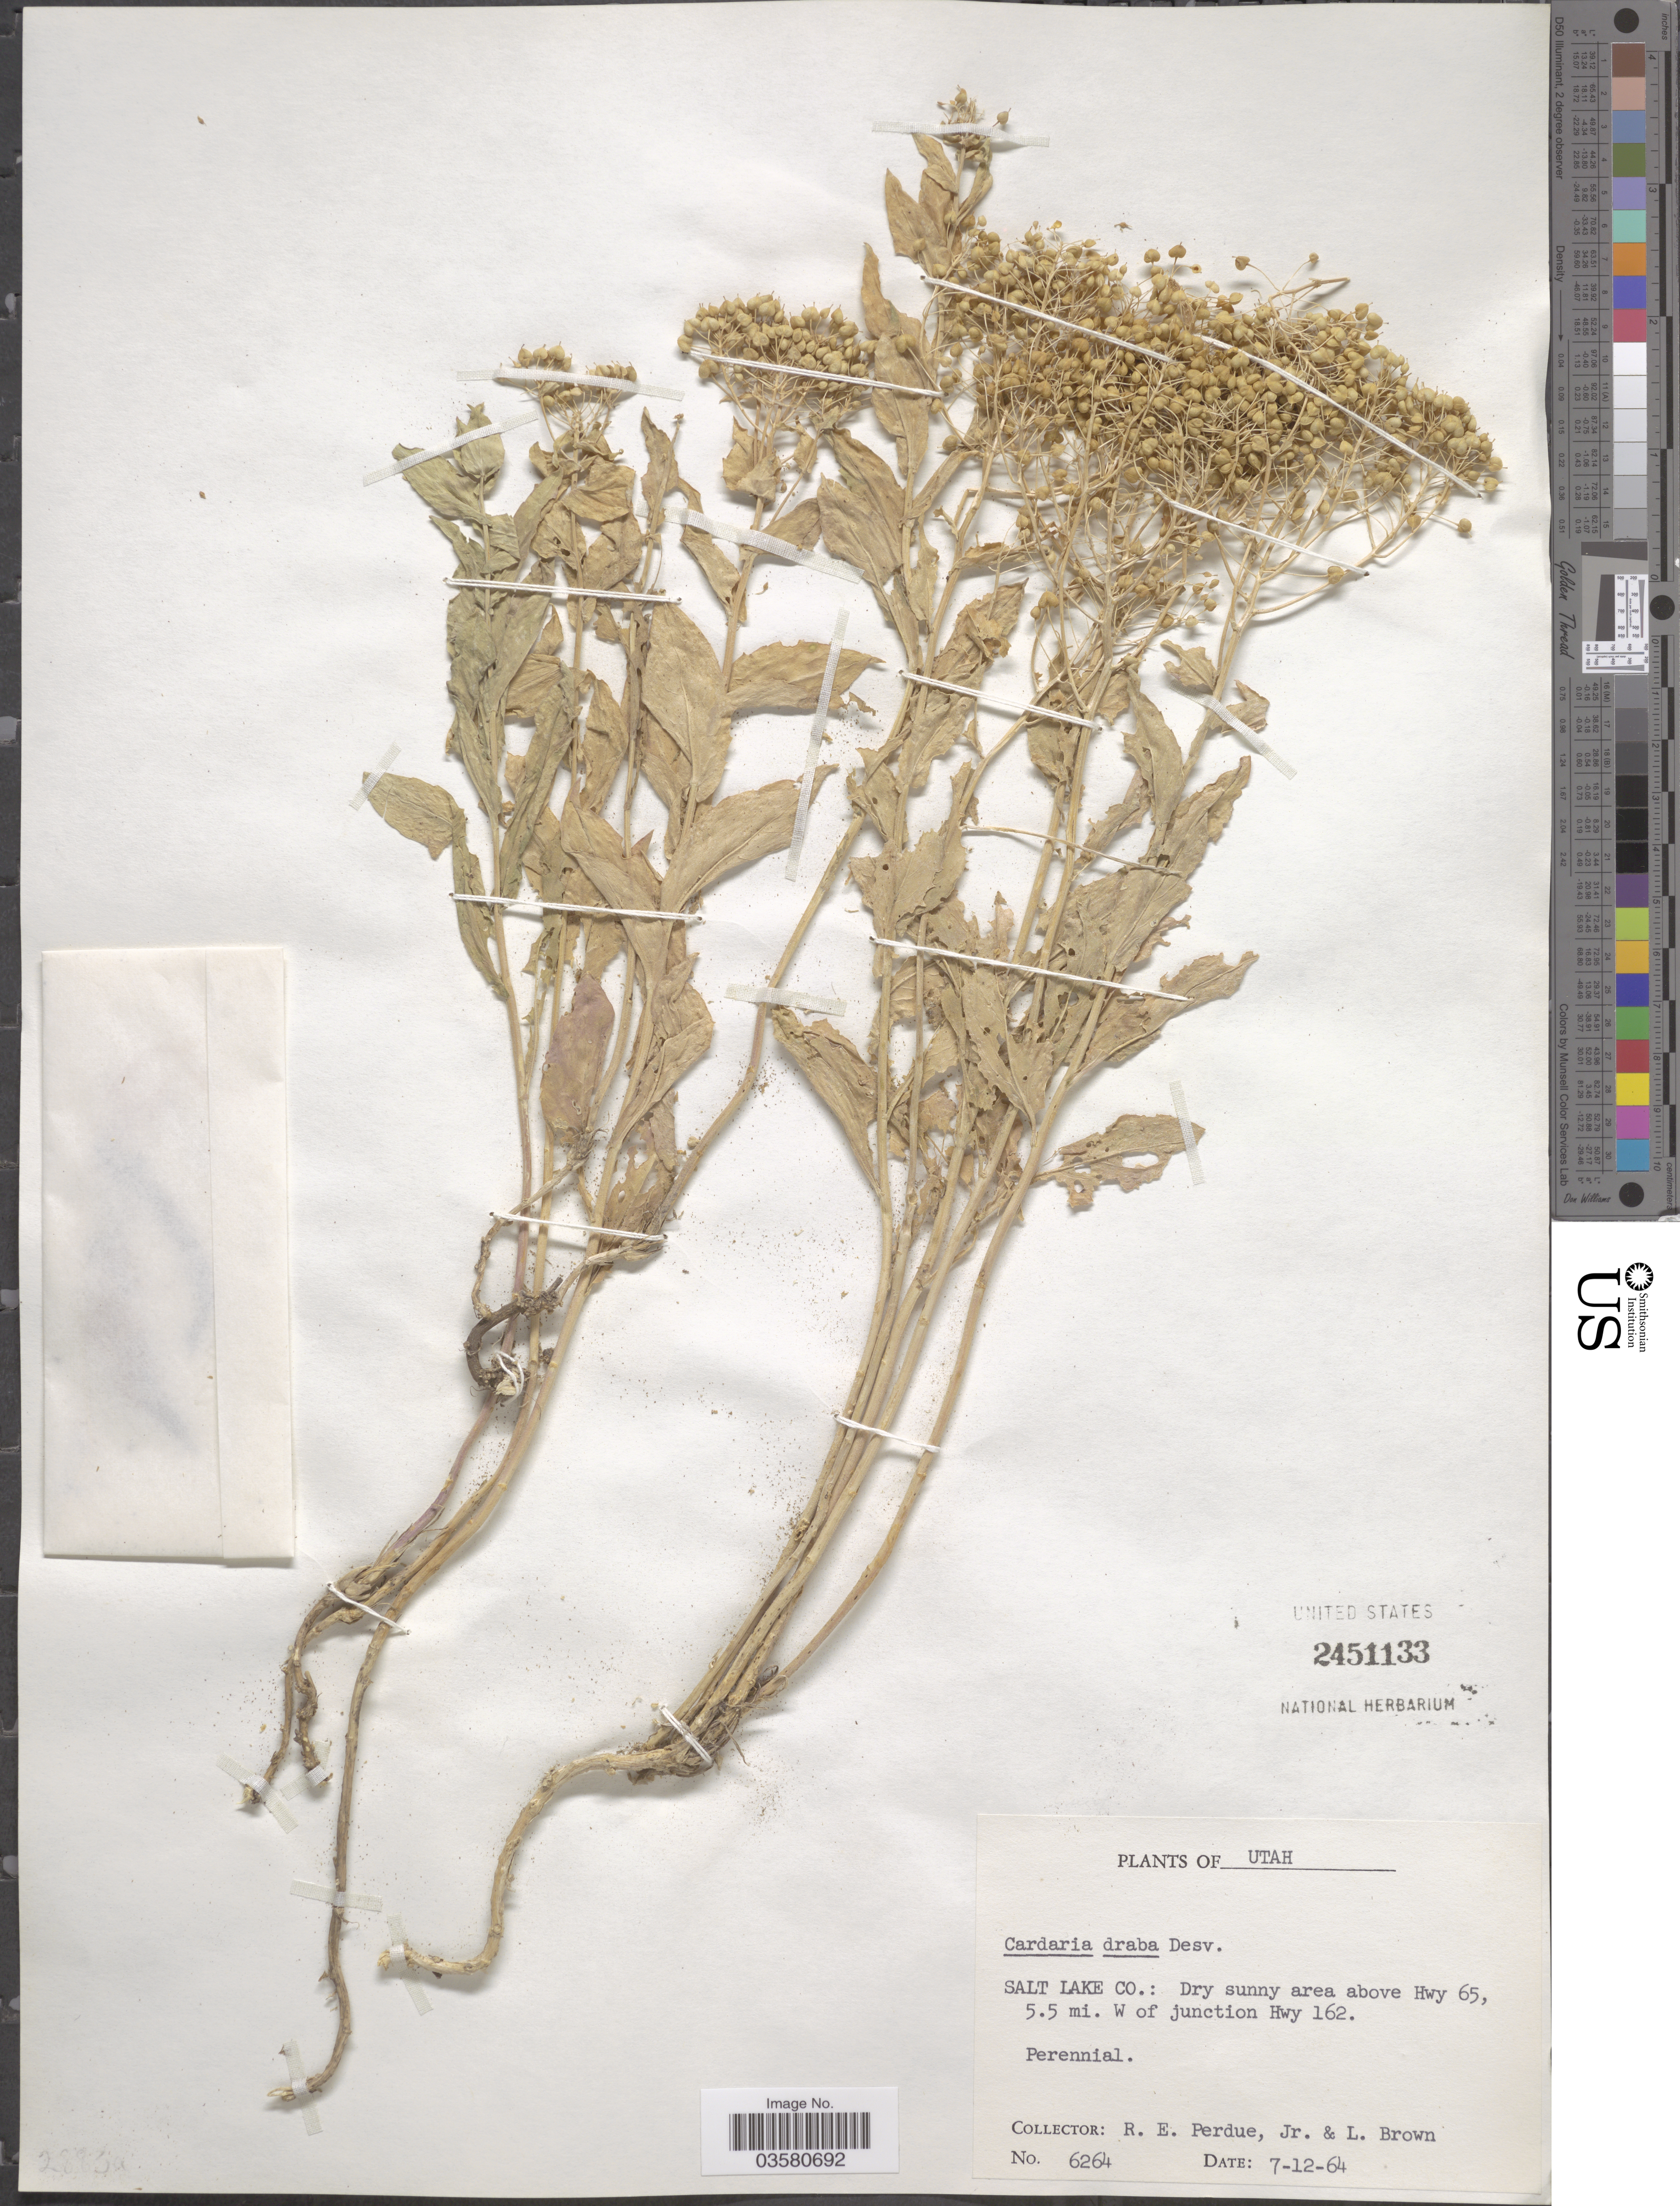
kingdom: Plantae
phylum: Tracheophyta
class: Magnoliopsida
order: Brassicales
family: Brassicaceae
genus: Lepidium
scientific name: Lepidium draba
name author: L.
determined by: Strong, M. T., (US), Smithsonian Institution - National Museum of Natural History (UNITED STATES)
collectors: R. E. Perdue & L. Brown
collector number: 6264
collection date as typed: Transcribed d/m/y: 12/7/64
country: United States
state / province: Utah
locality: Salt Lake Co.: Dry sunny area above Hwy 65, 5.5 mi. W of junction Hwy 162.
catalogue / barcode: US 2451133